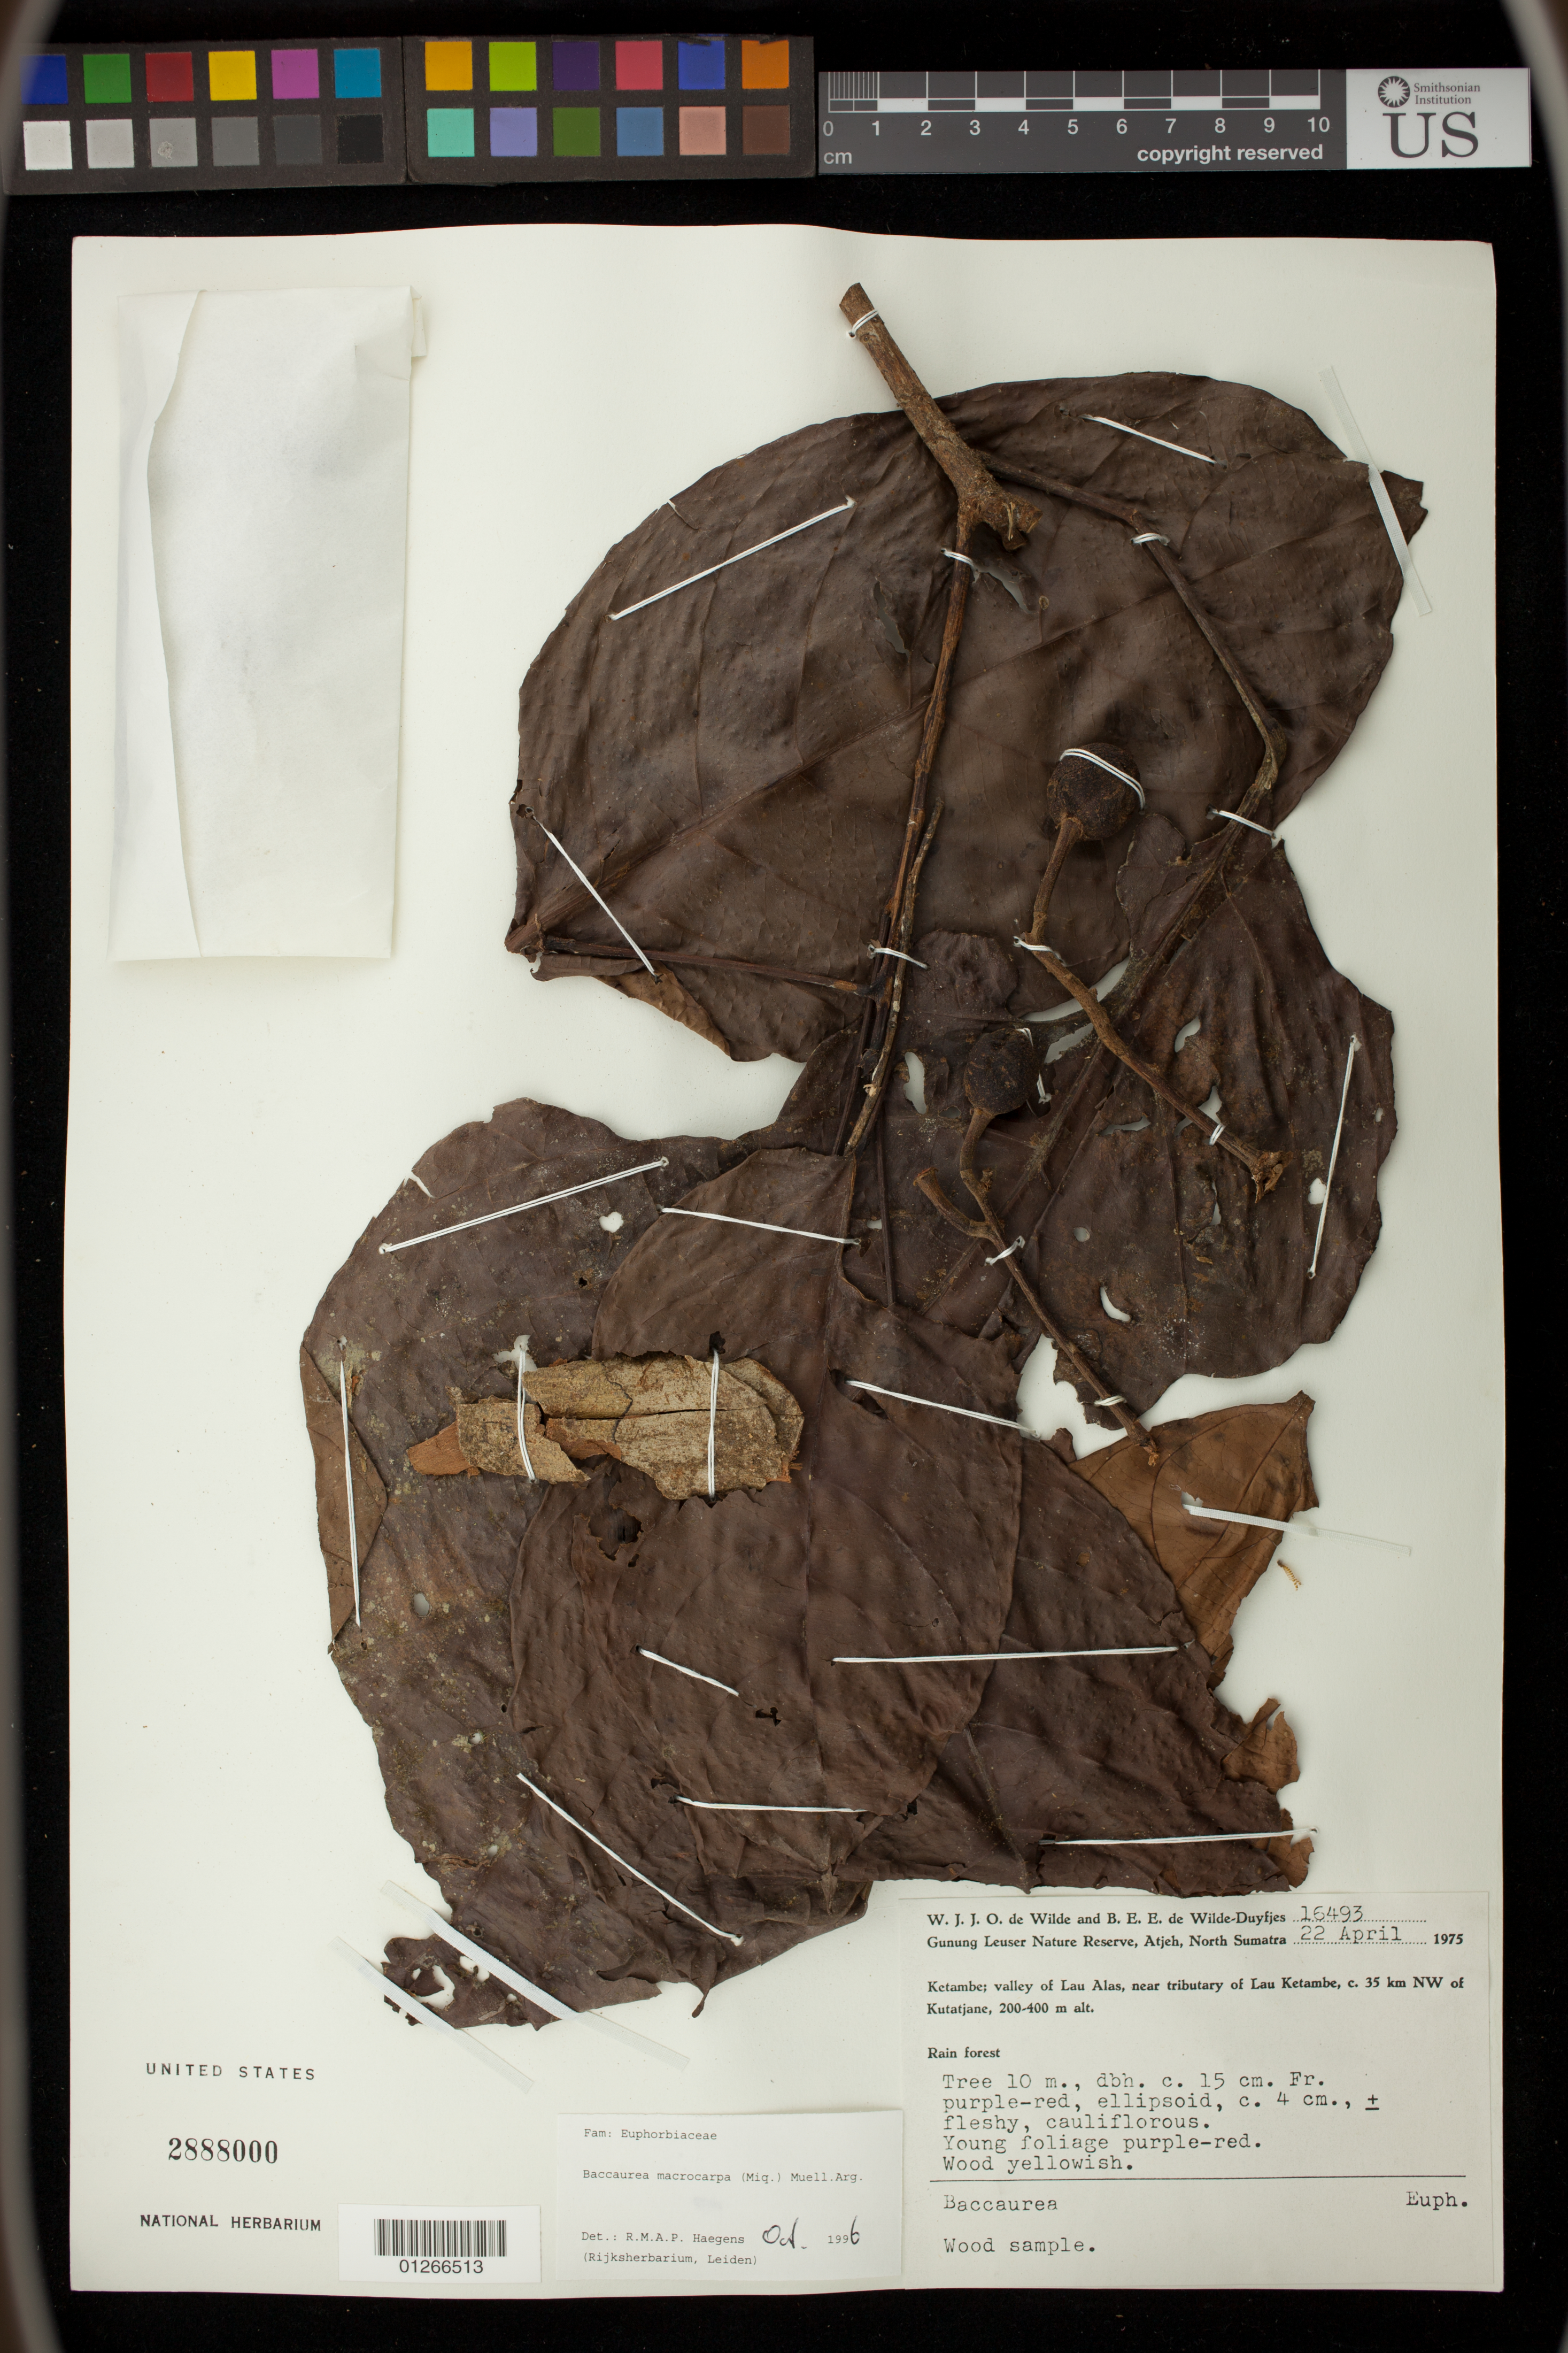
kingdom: Plantae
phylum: Tracheophyta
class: Magnoliopsida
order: Malpighiales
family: Phyllanthaceae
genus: Baccaurea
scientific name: Baccaurea macrocarpa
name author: (Miq.) Müll. Arg.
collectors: W. J. de Wilde & B. E. de Wilde-Duyfjes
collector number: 16493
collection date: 1975-04-22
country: Indonesia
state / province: Sumatra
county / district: Aceh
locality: Gunung Leuser Nature Reserve, Atjeh, North Sumatra. Ketambe; valley of Lau Alas, near tributary of Lau Ketambe, c. 35 km NW of Kutatjane.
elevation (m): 200